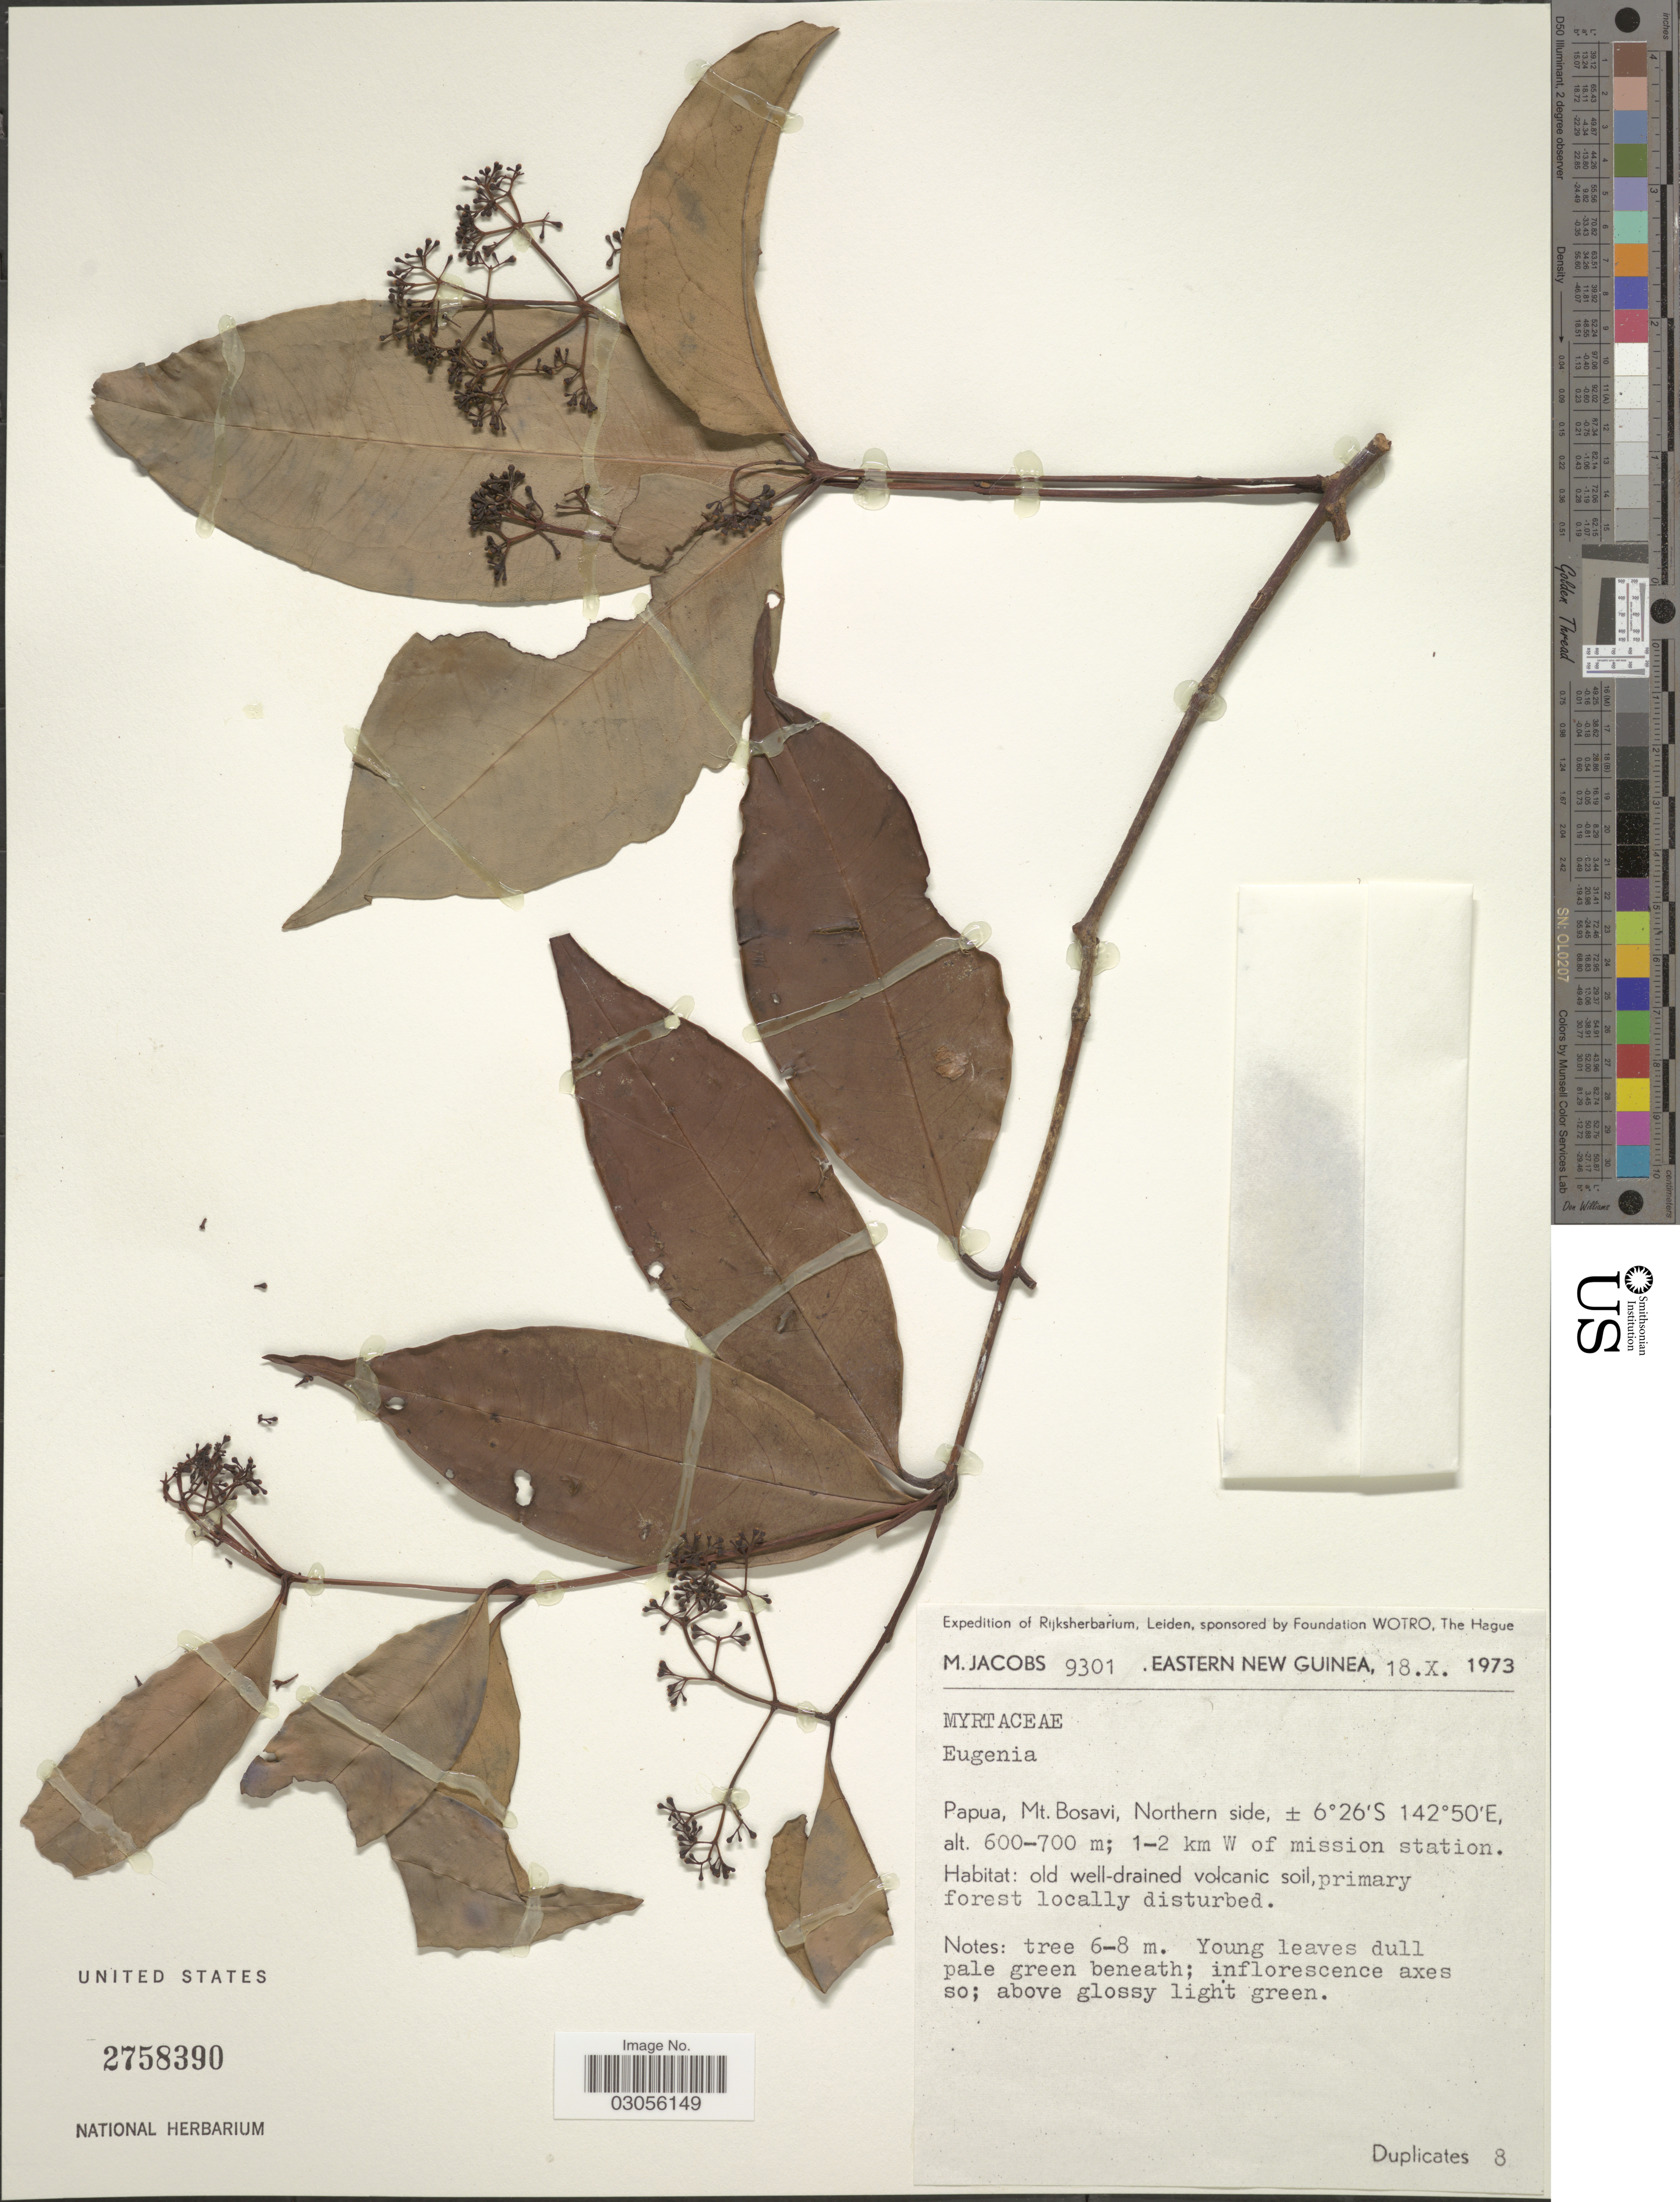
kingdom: Plantae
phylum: Tracheophyta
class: Magnoliopsida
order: Myrtales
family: Myrtaceae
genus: Syzygium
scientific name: Syzygium acuminatissimum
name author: (Blume) DC.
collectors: M. Jacobs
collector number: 9301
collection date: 1973-10-18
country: Papua New Guinea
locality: Eastern New Guinea. Papua, Mt. Bosavi, Northern side; 1-2 km W of mission station.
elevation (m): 600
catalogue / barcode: US 2758390